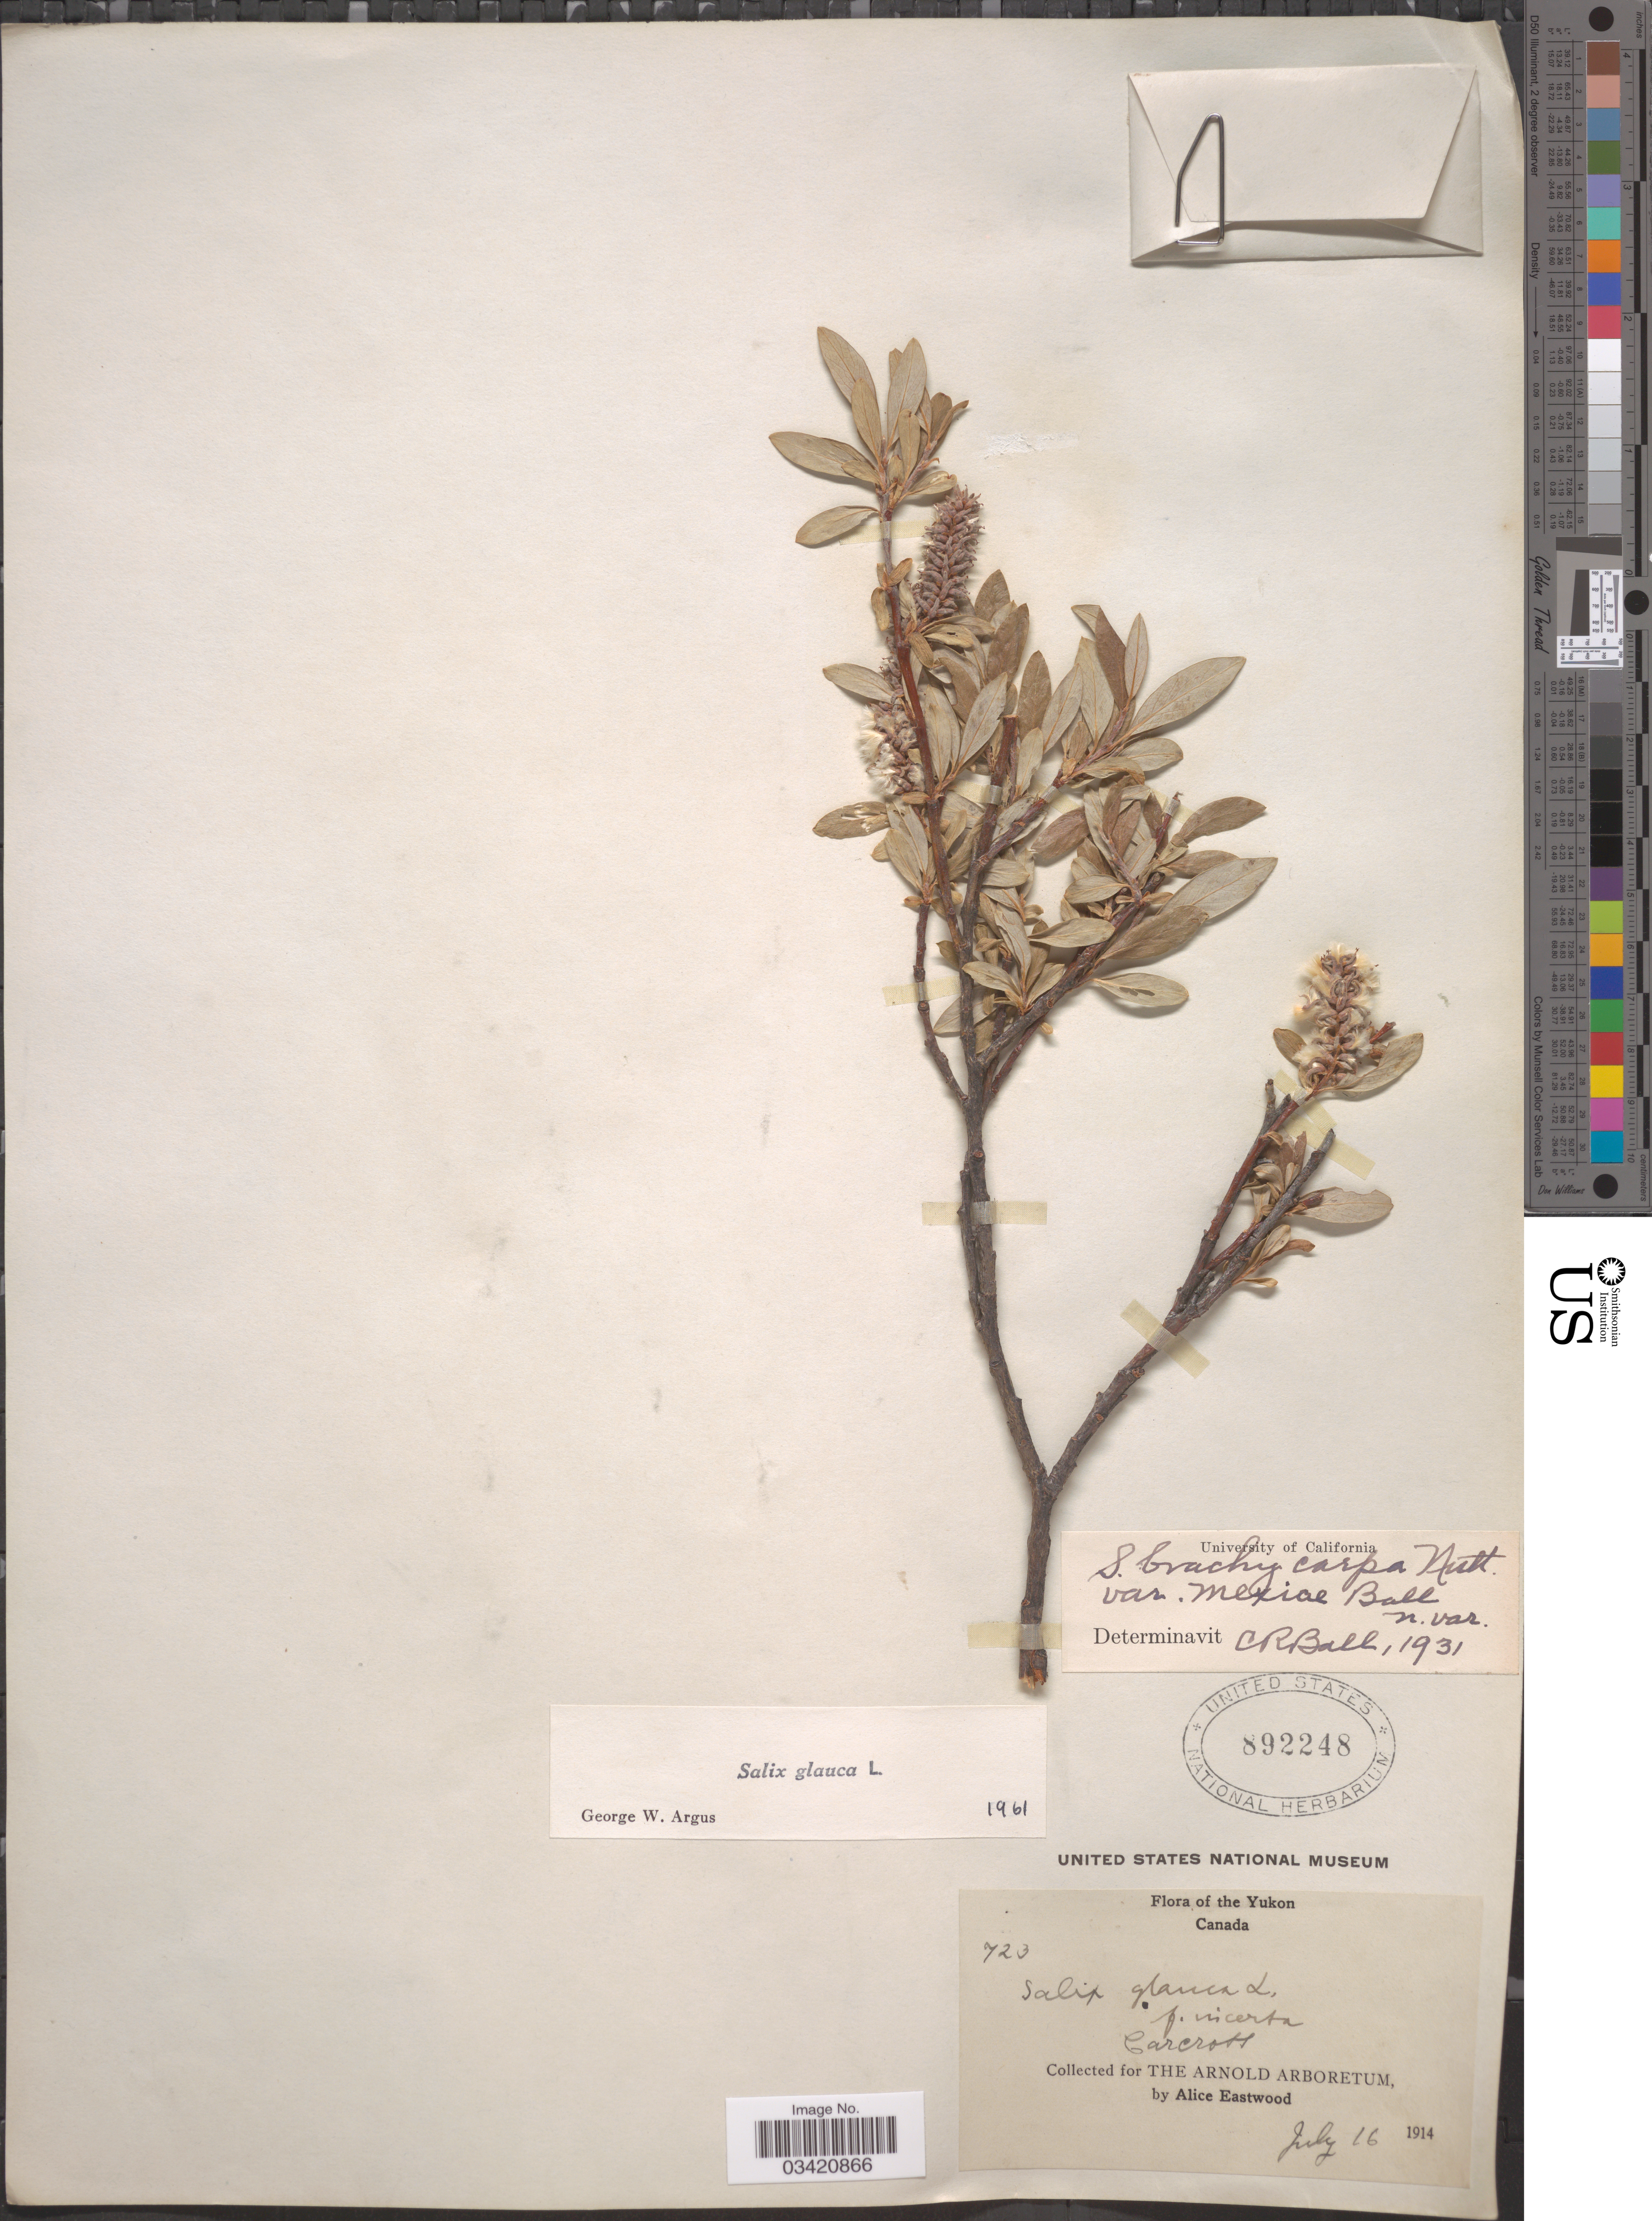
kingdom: Plantae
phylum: Tracheophyta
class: Magnoliopsida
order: Malpighiales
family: Salicaceae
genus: Salix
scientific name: Salix glauca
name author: L.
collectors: A. Eastwood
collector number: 723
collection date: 1914-07-16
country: Canada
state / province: Yukon Territory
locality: Yukon. Carcross.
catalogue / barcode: US 892248